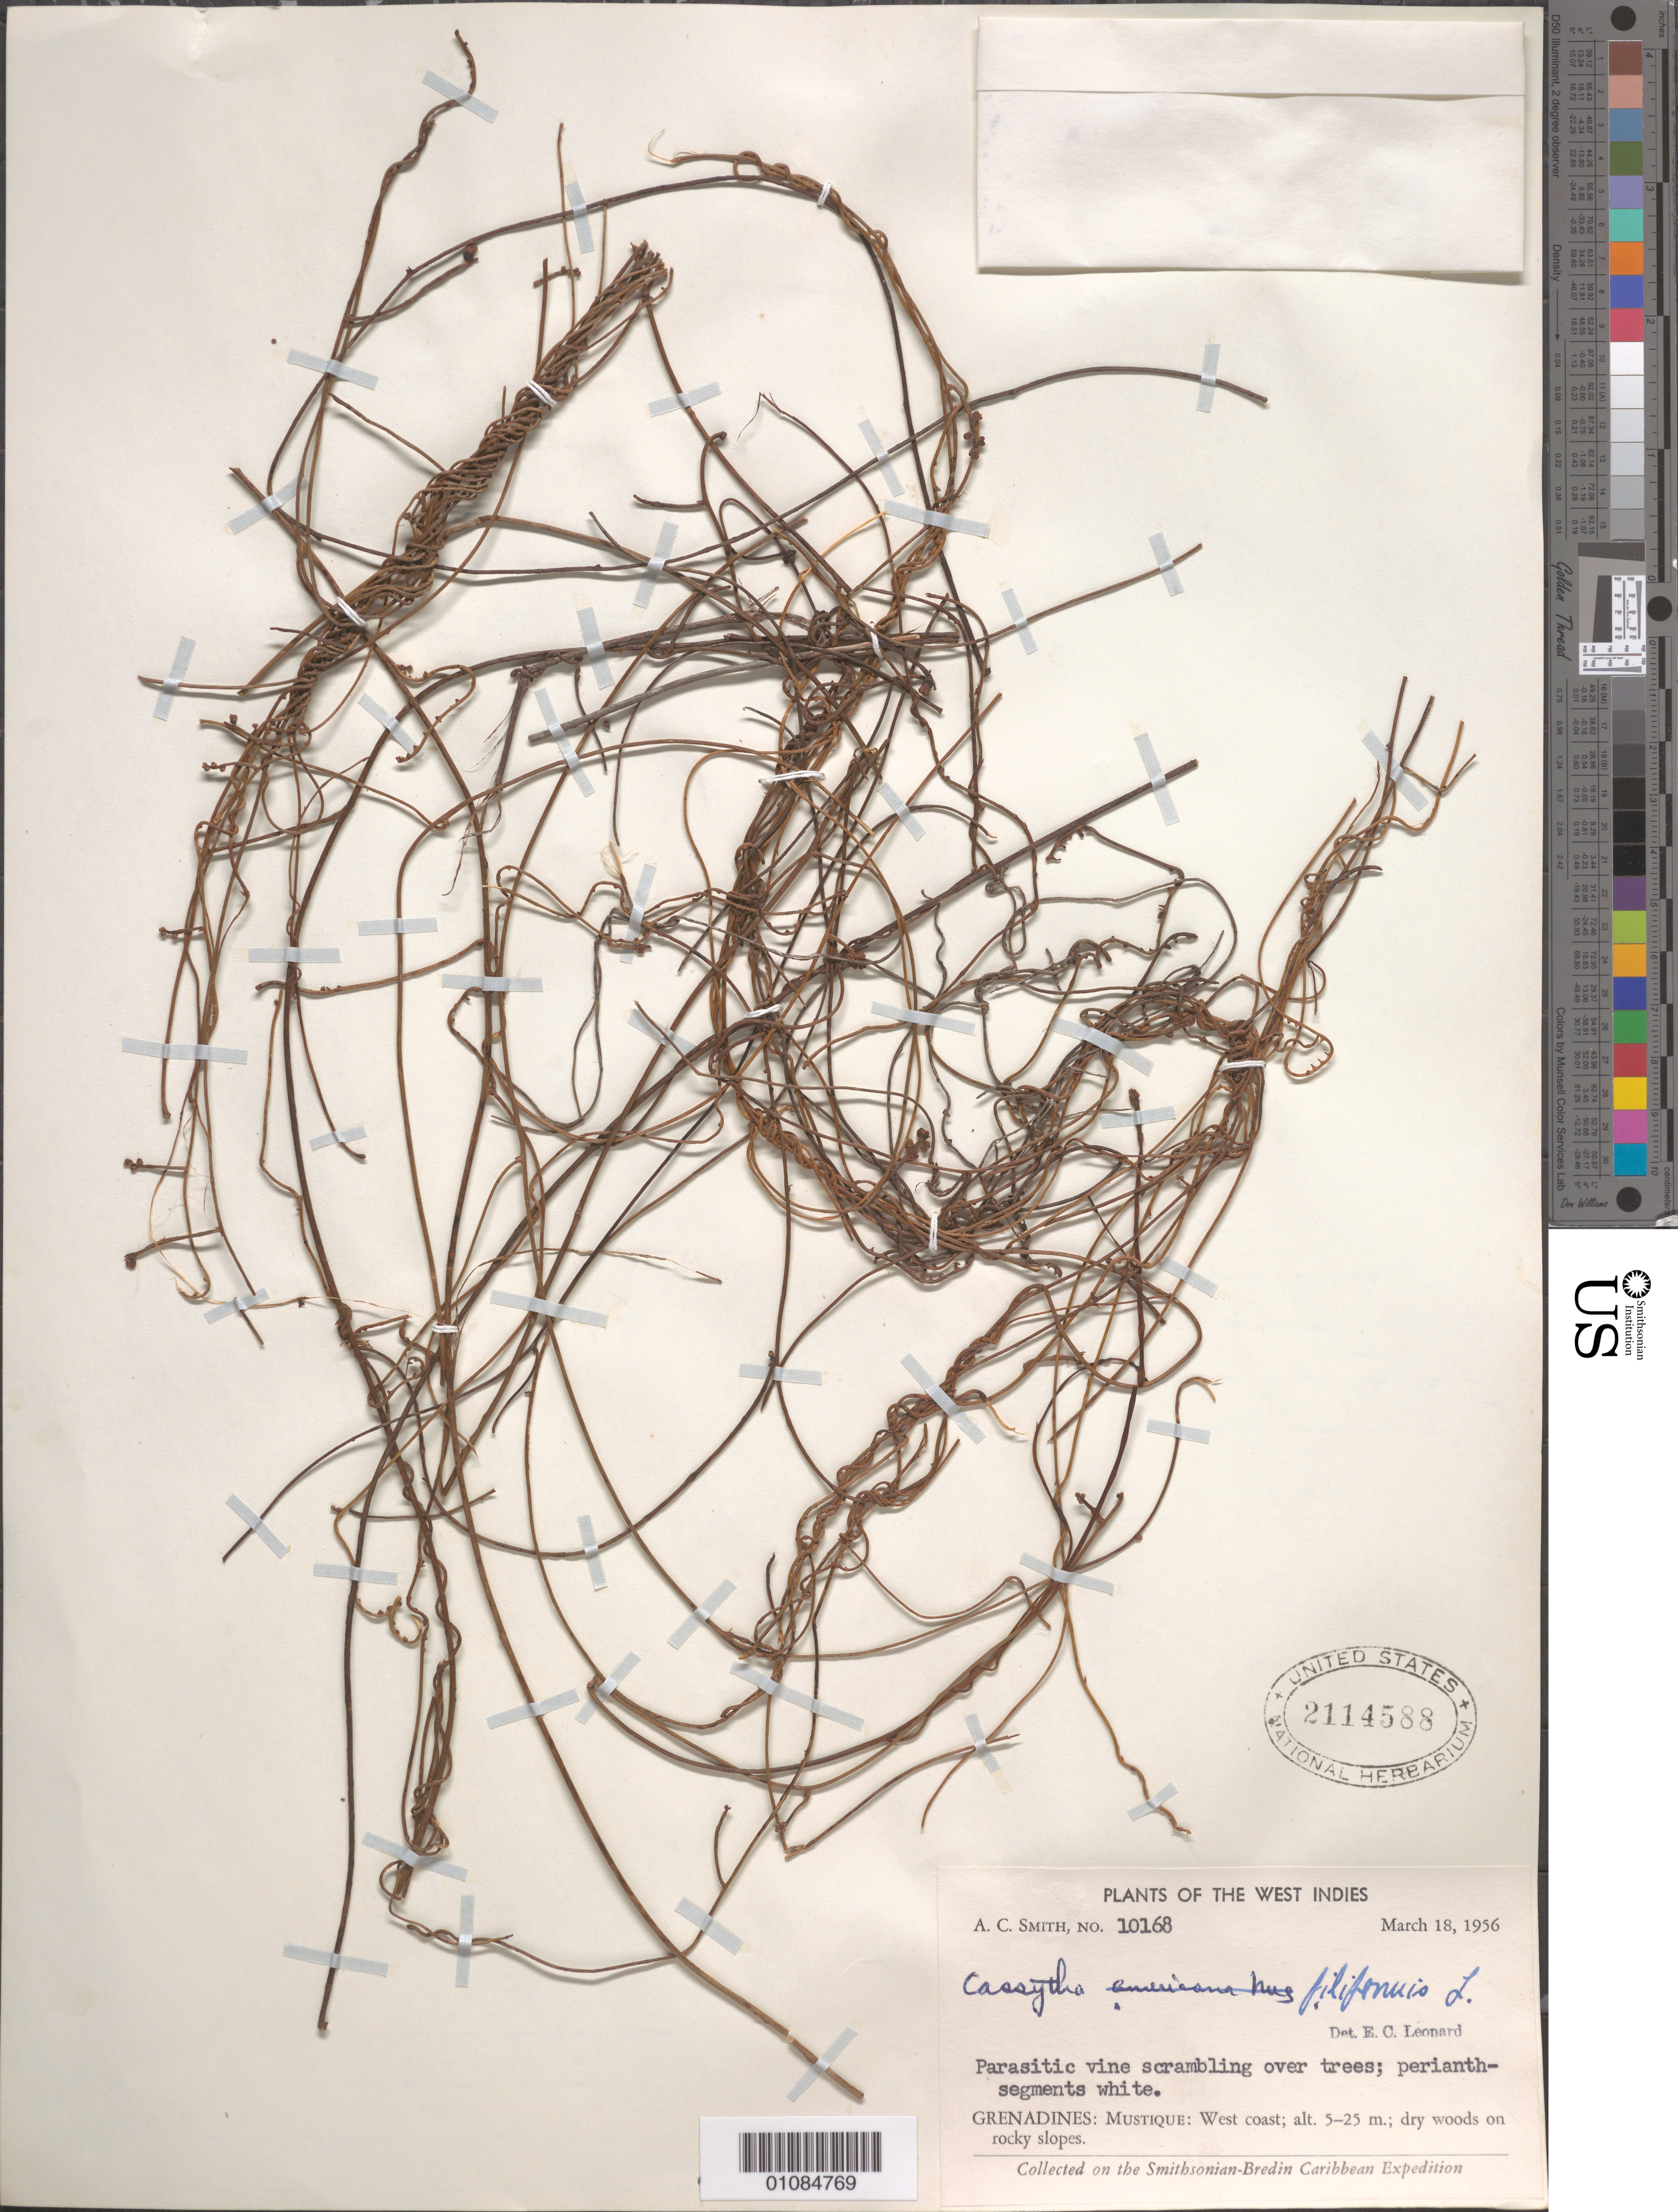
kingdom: Plantae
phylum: Tracheophyta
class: Magnoliopsida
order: Laurales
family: Lauraceae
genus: Cassytha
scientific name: Cassytha filiformis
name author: L.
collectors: A. C. Smith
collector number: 10168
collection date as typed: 18 Mar 1956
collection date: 1956-03-18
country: St. Vincent - Grenadines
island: Grenadine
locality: Mustique: W coast; alt 5-25 m.;dry woods on rocky slopes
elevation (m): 5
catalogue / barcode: US 2114588